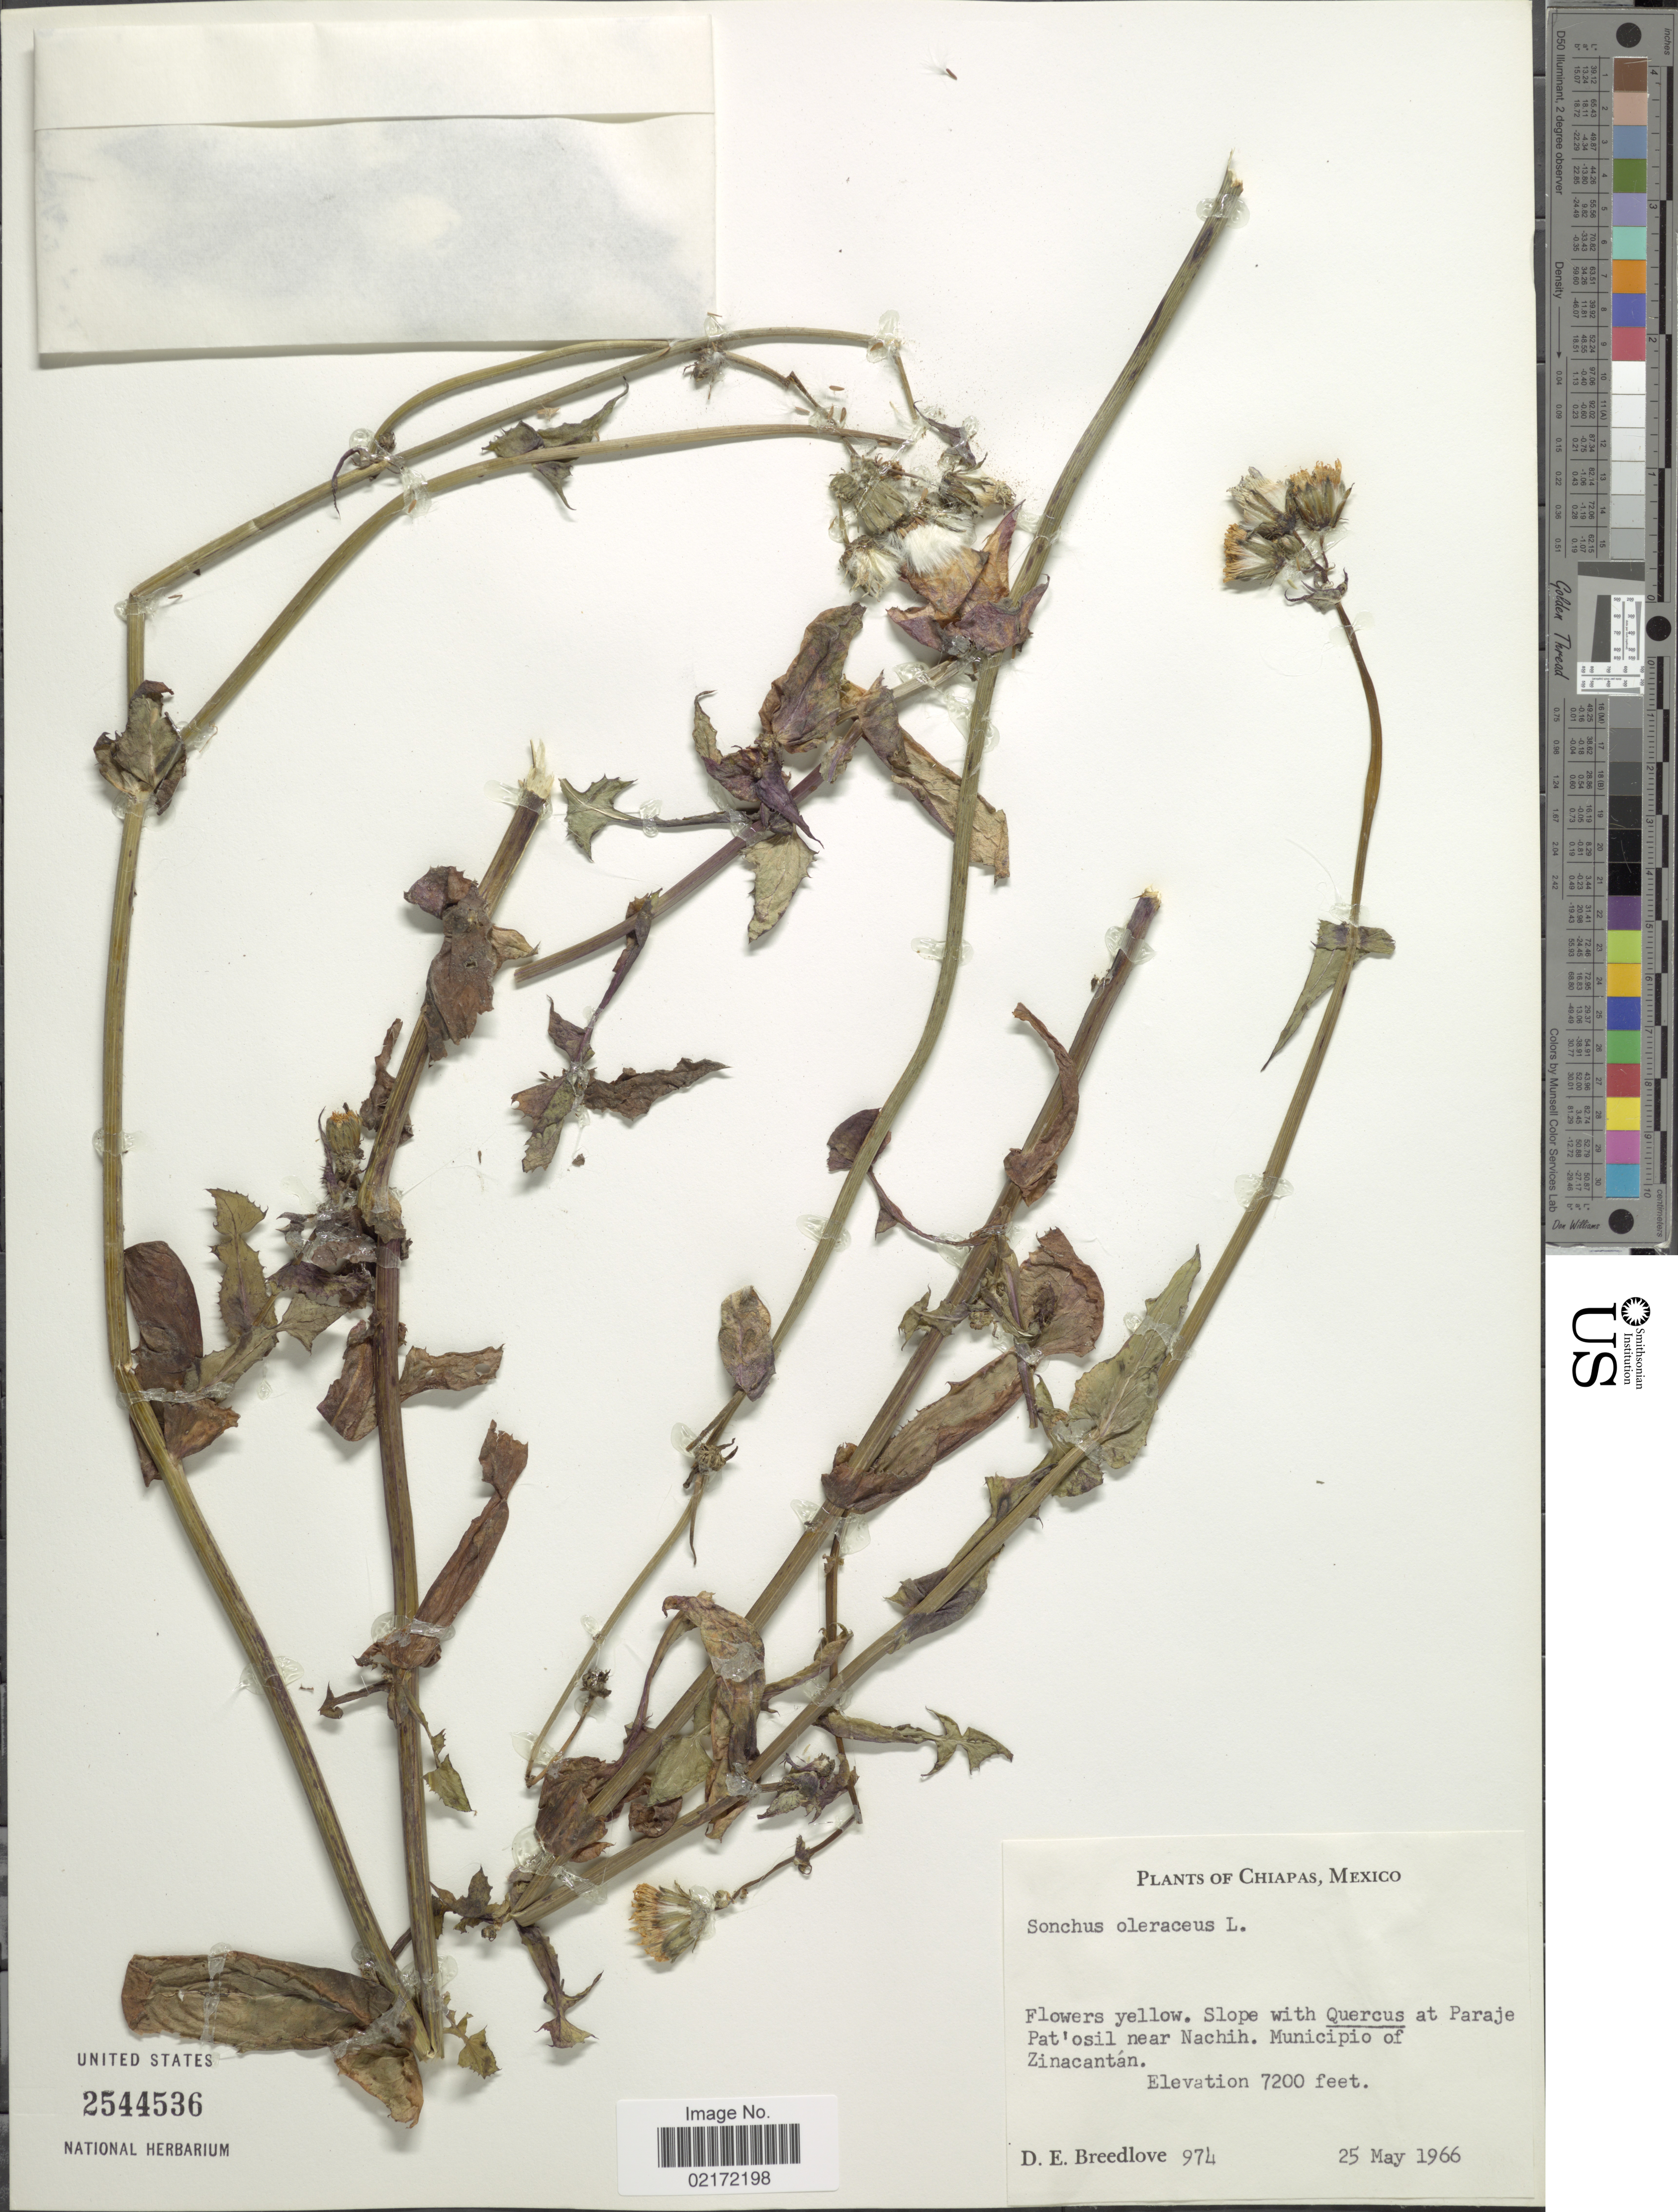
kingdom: Plantae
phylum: Tracheophyta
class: Magnoliopsida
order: Asterales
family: Asteraceae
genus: Sonchus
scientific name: Sonchus oleraceus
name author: L.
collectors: D. E. Breedlove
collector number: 974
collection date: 1966-05-25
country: Mexico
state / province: Chiapas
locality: At Paraje Pat'osil near Nachih. Municipio of Zinacantán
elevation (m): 2195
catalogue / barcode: US 2544536